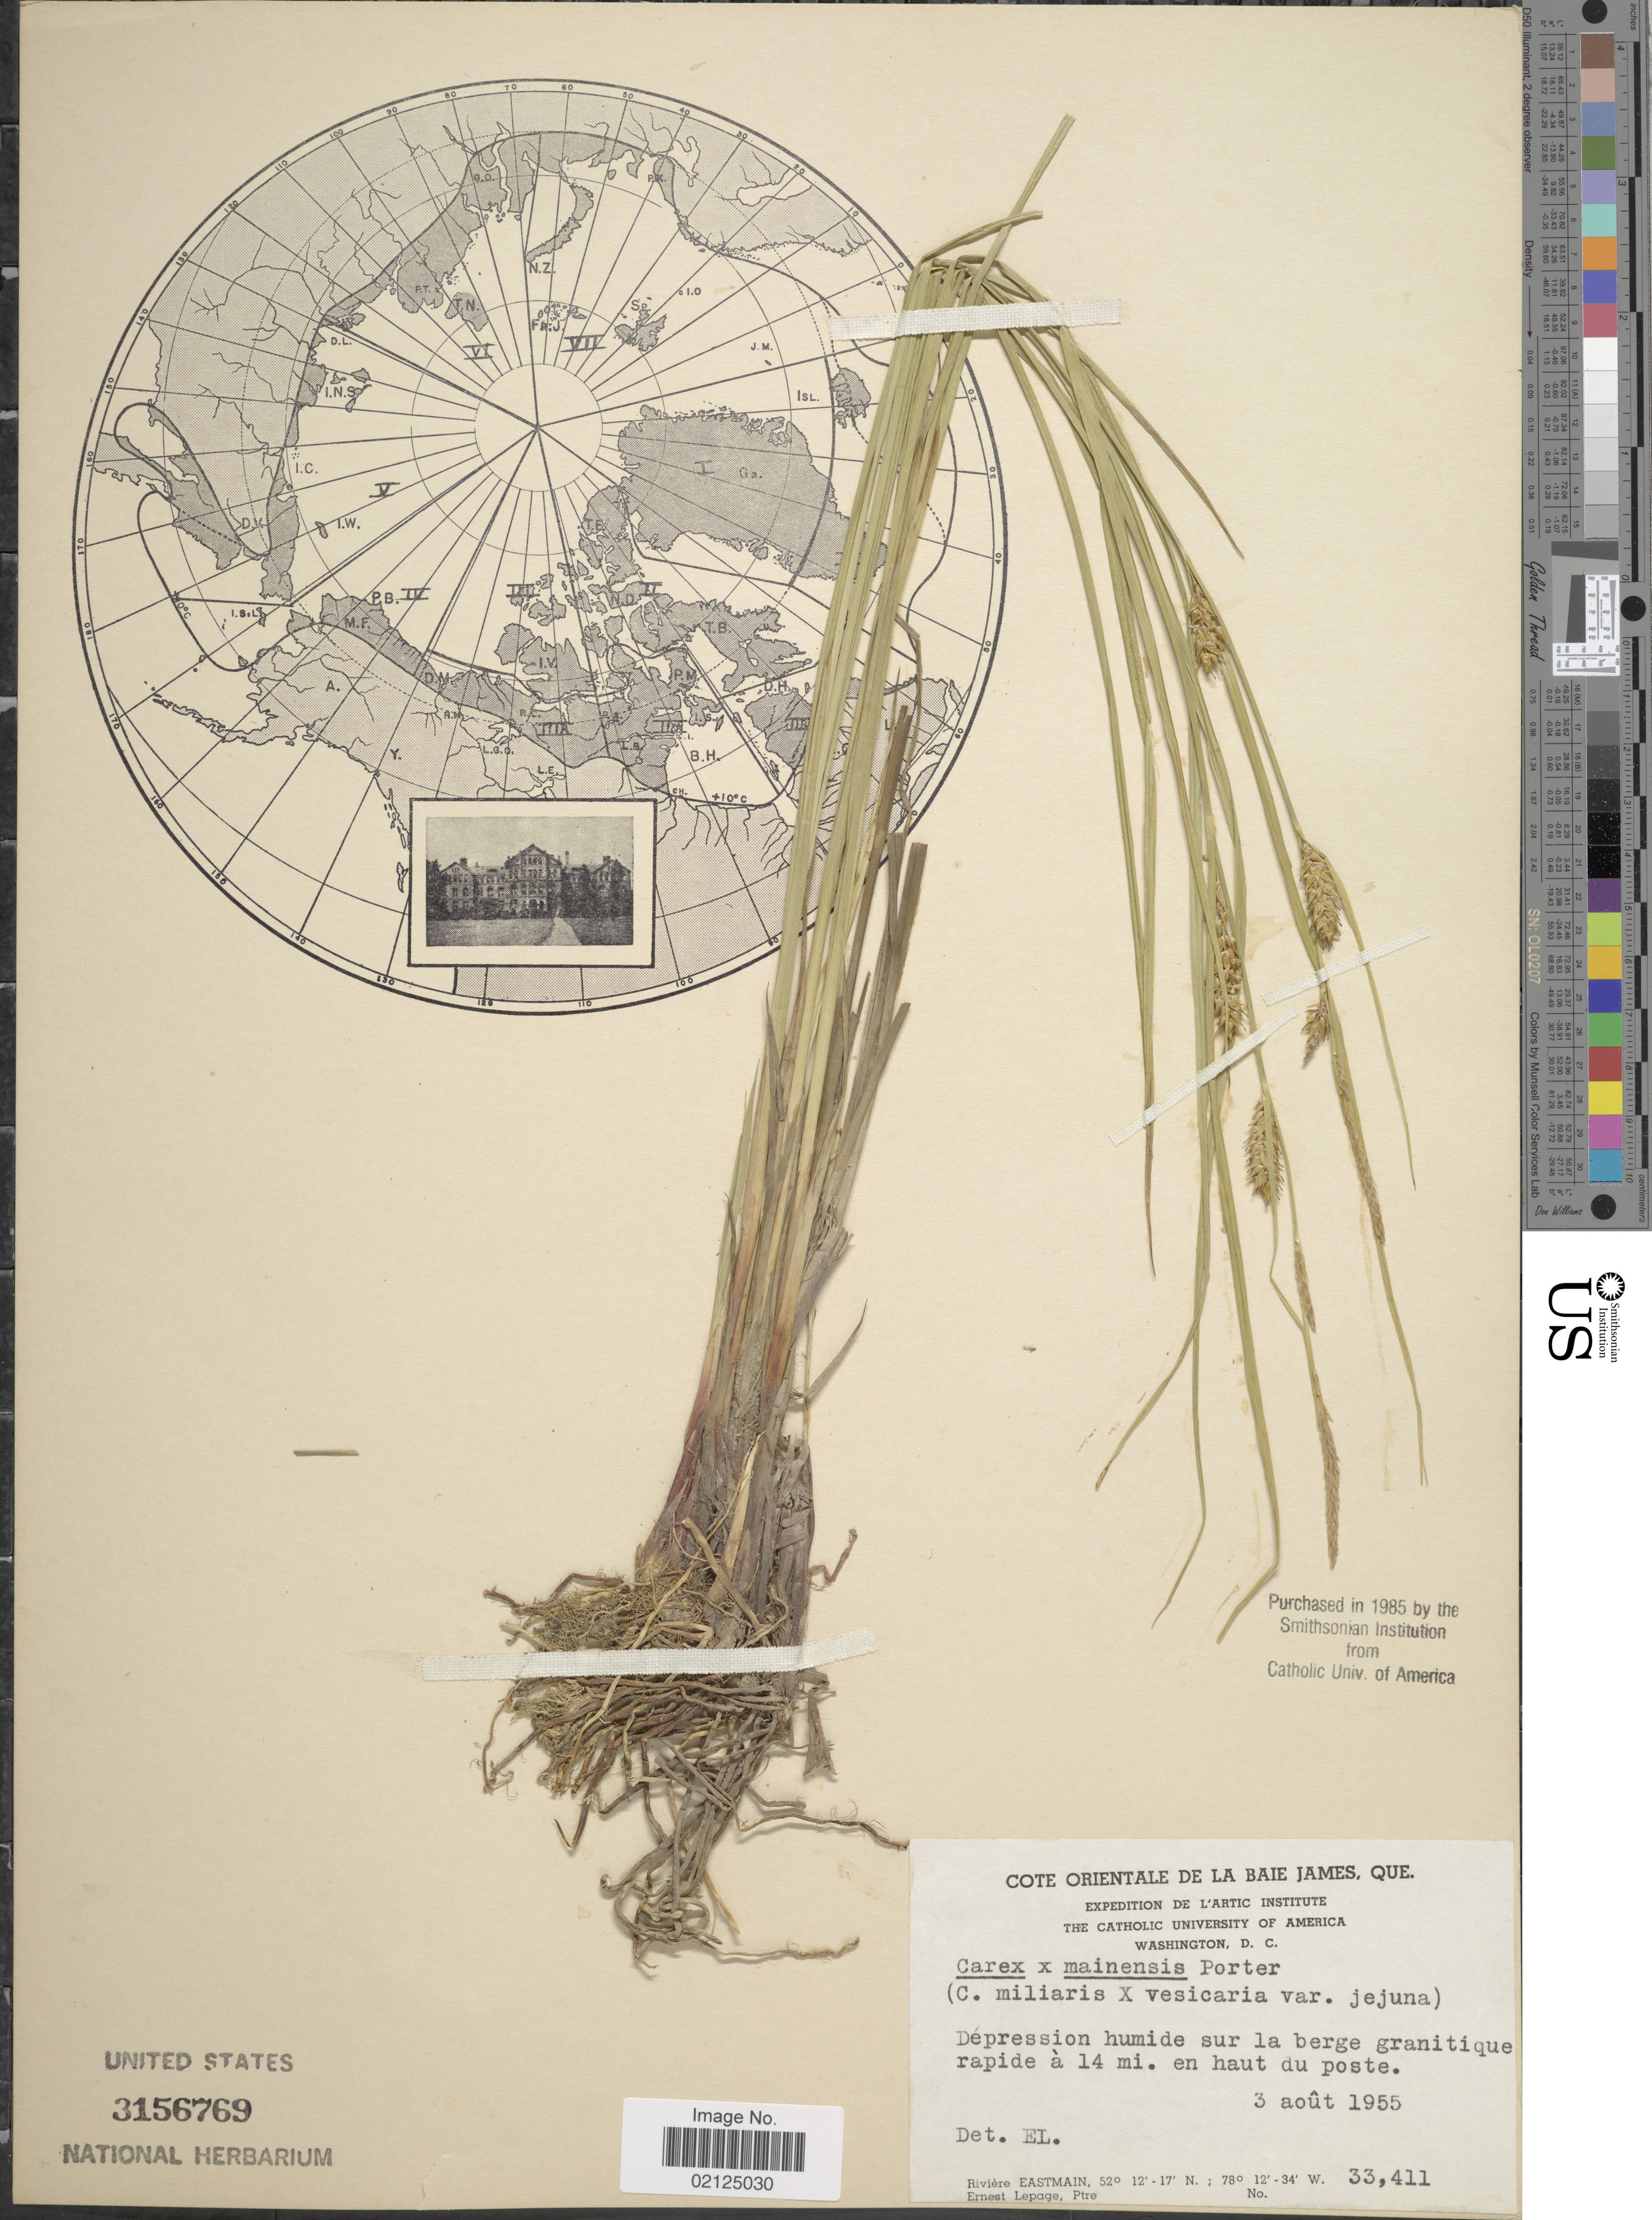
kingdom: Plantae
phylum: Tracheophyta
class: Liliopsida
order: Poales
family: Cyperaceae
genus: Carex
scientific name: Carex miliaris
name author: Michx.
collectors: E. Lepage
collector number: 33411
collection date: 1955-08-03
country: Canada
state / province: Quebec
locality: Ote Orientale de la Baie James, rapide a 14 mi. en haut du poste. Riviere Eastmain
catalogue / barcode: US 3156769